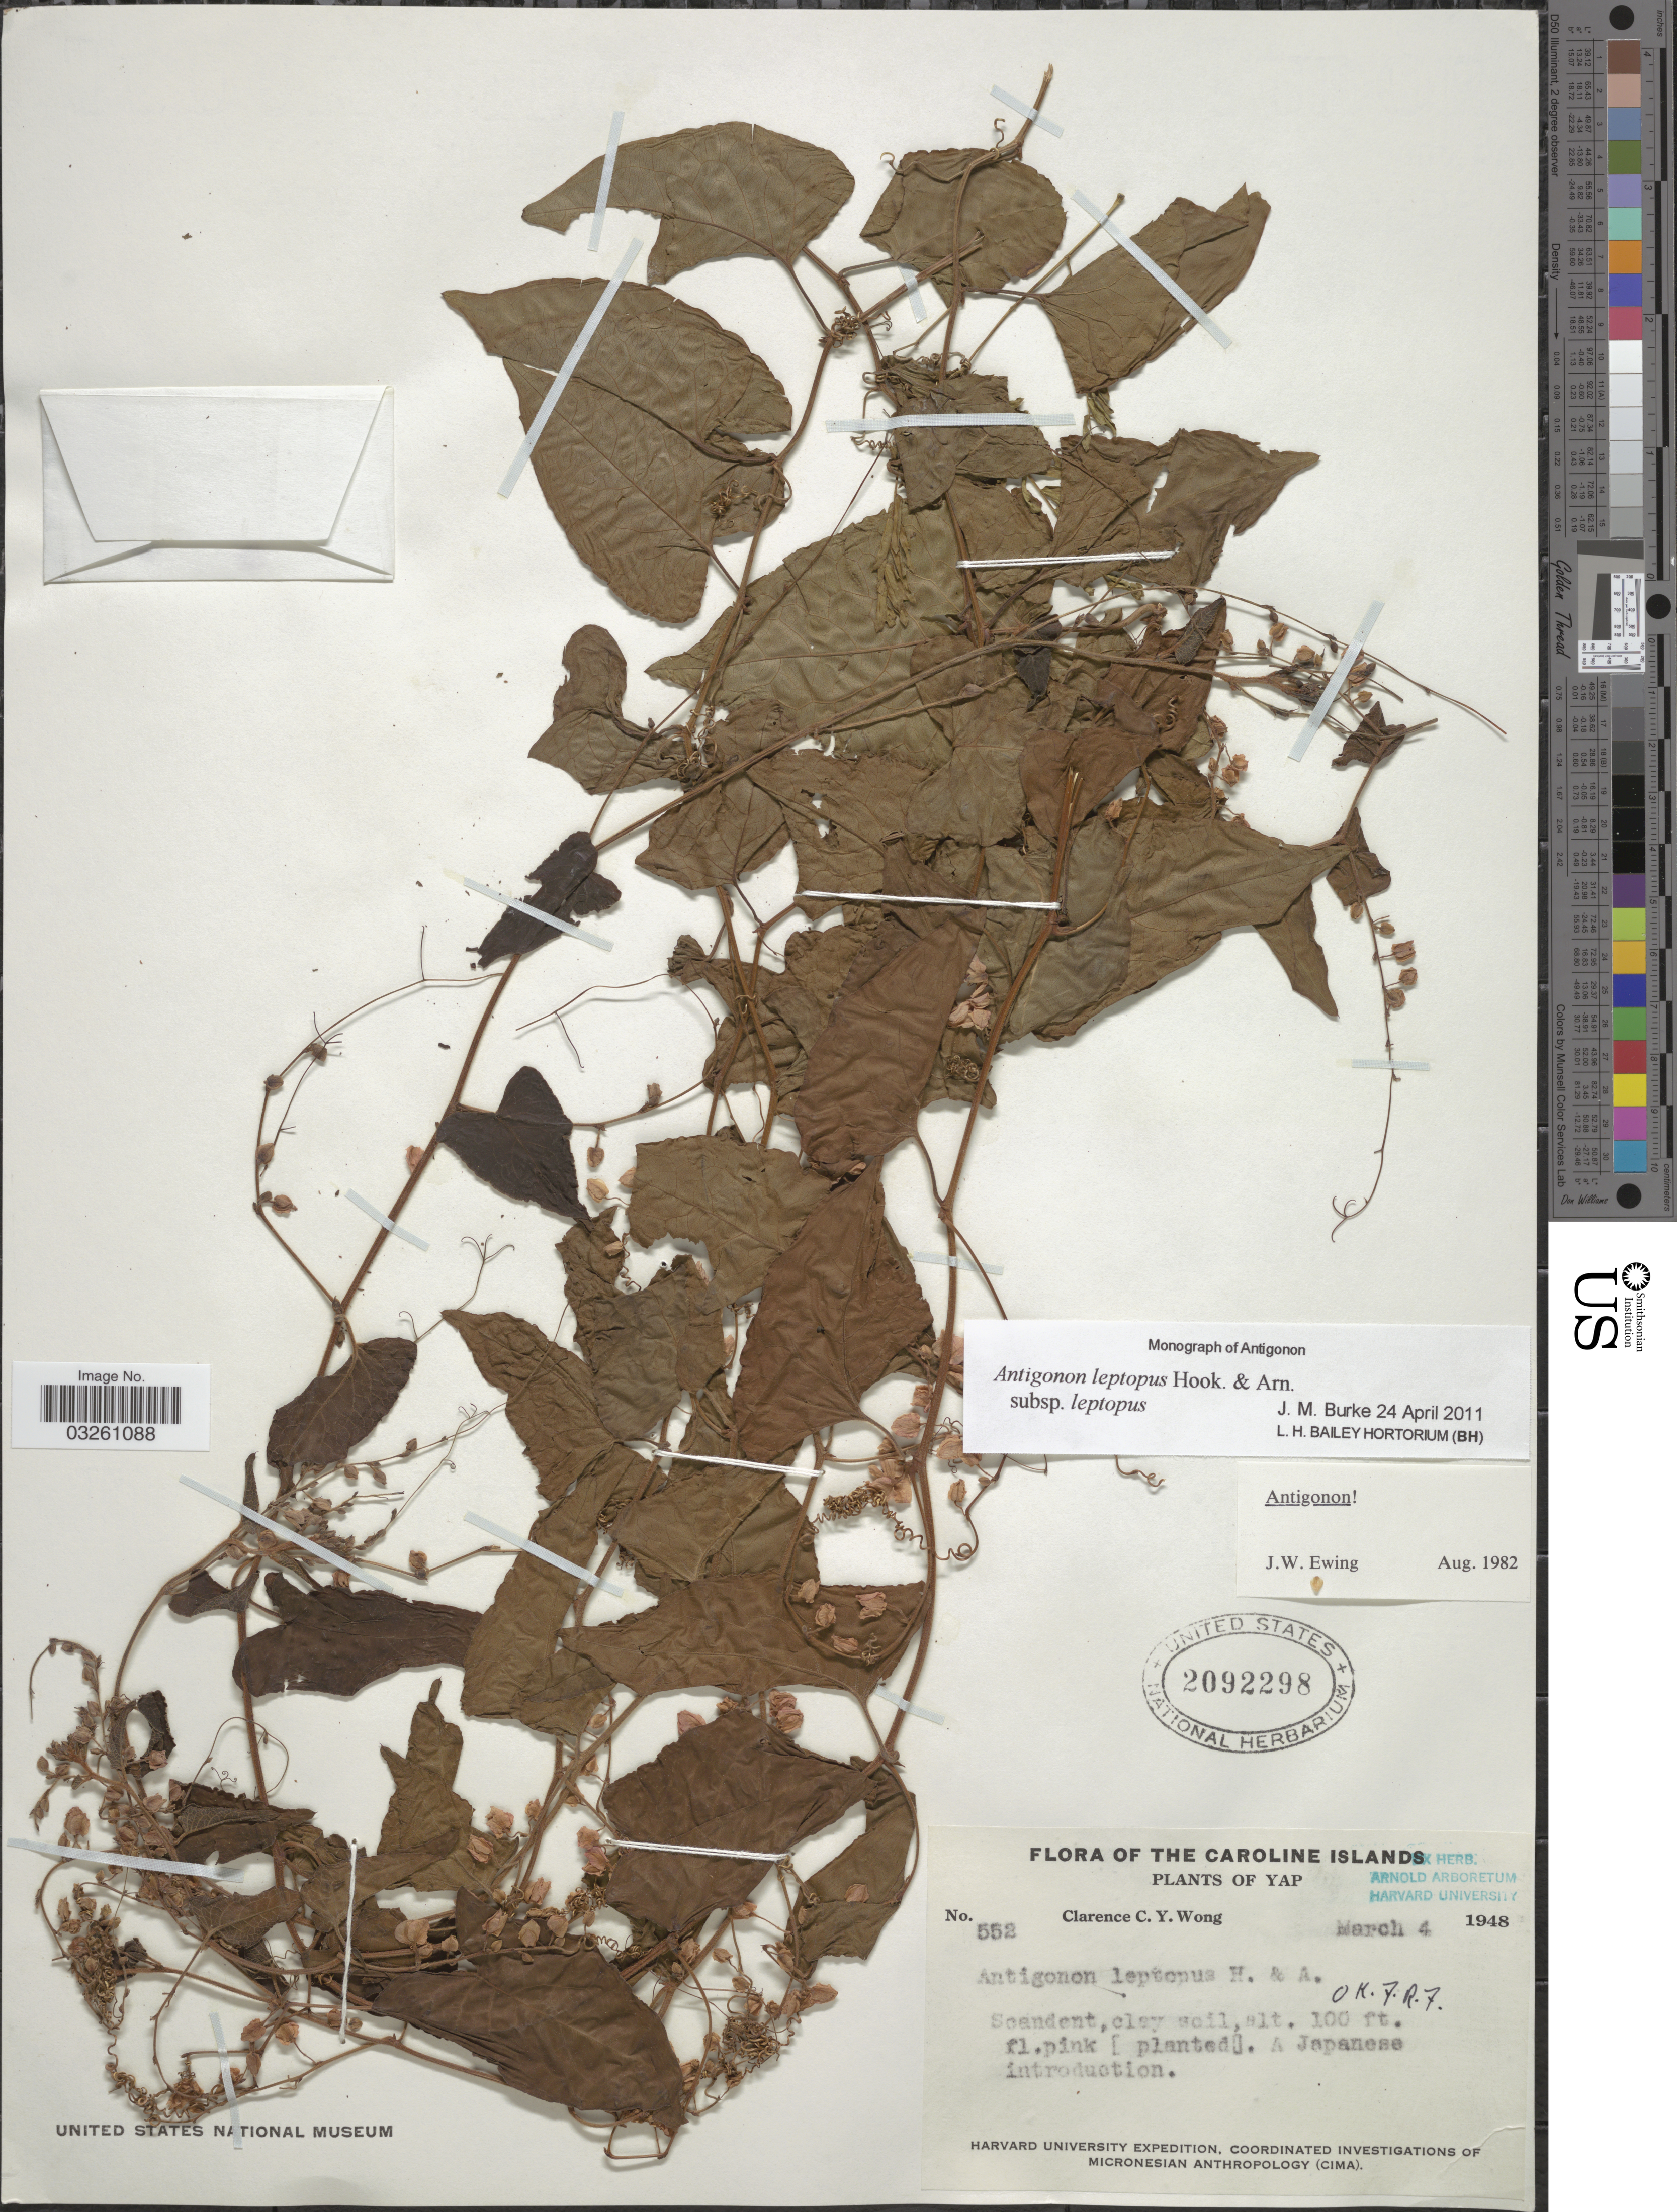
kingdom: Plantae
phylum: Tracheophyta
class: Magnoliopsida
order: Caryophyllales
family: Polygonaceae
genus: Antigonon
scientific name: Antigonon leptopus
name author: Hook. & Arn.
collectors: C. Wong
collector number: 552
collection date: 1948-03-04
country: Micronesia, Federated States of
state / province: Yap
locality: The Caroline Islands.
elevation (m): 30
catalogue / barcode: US 2092298